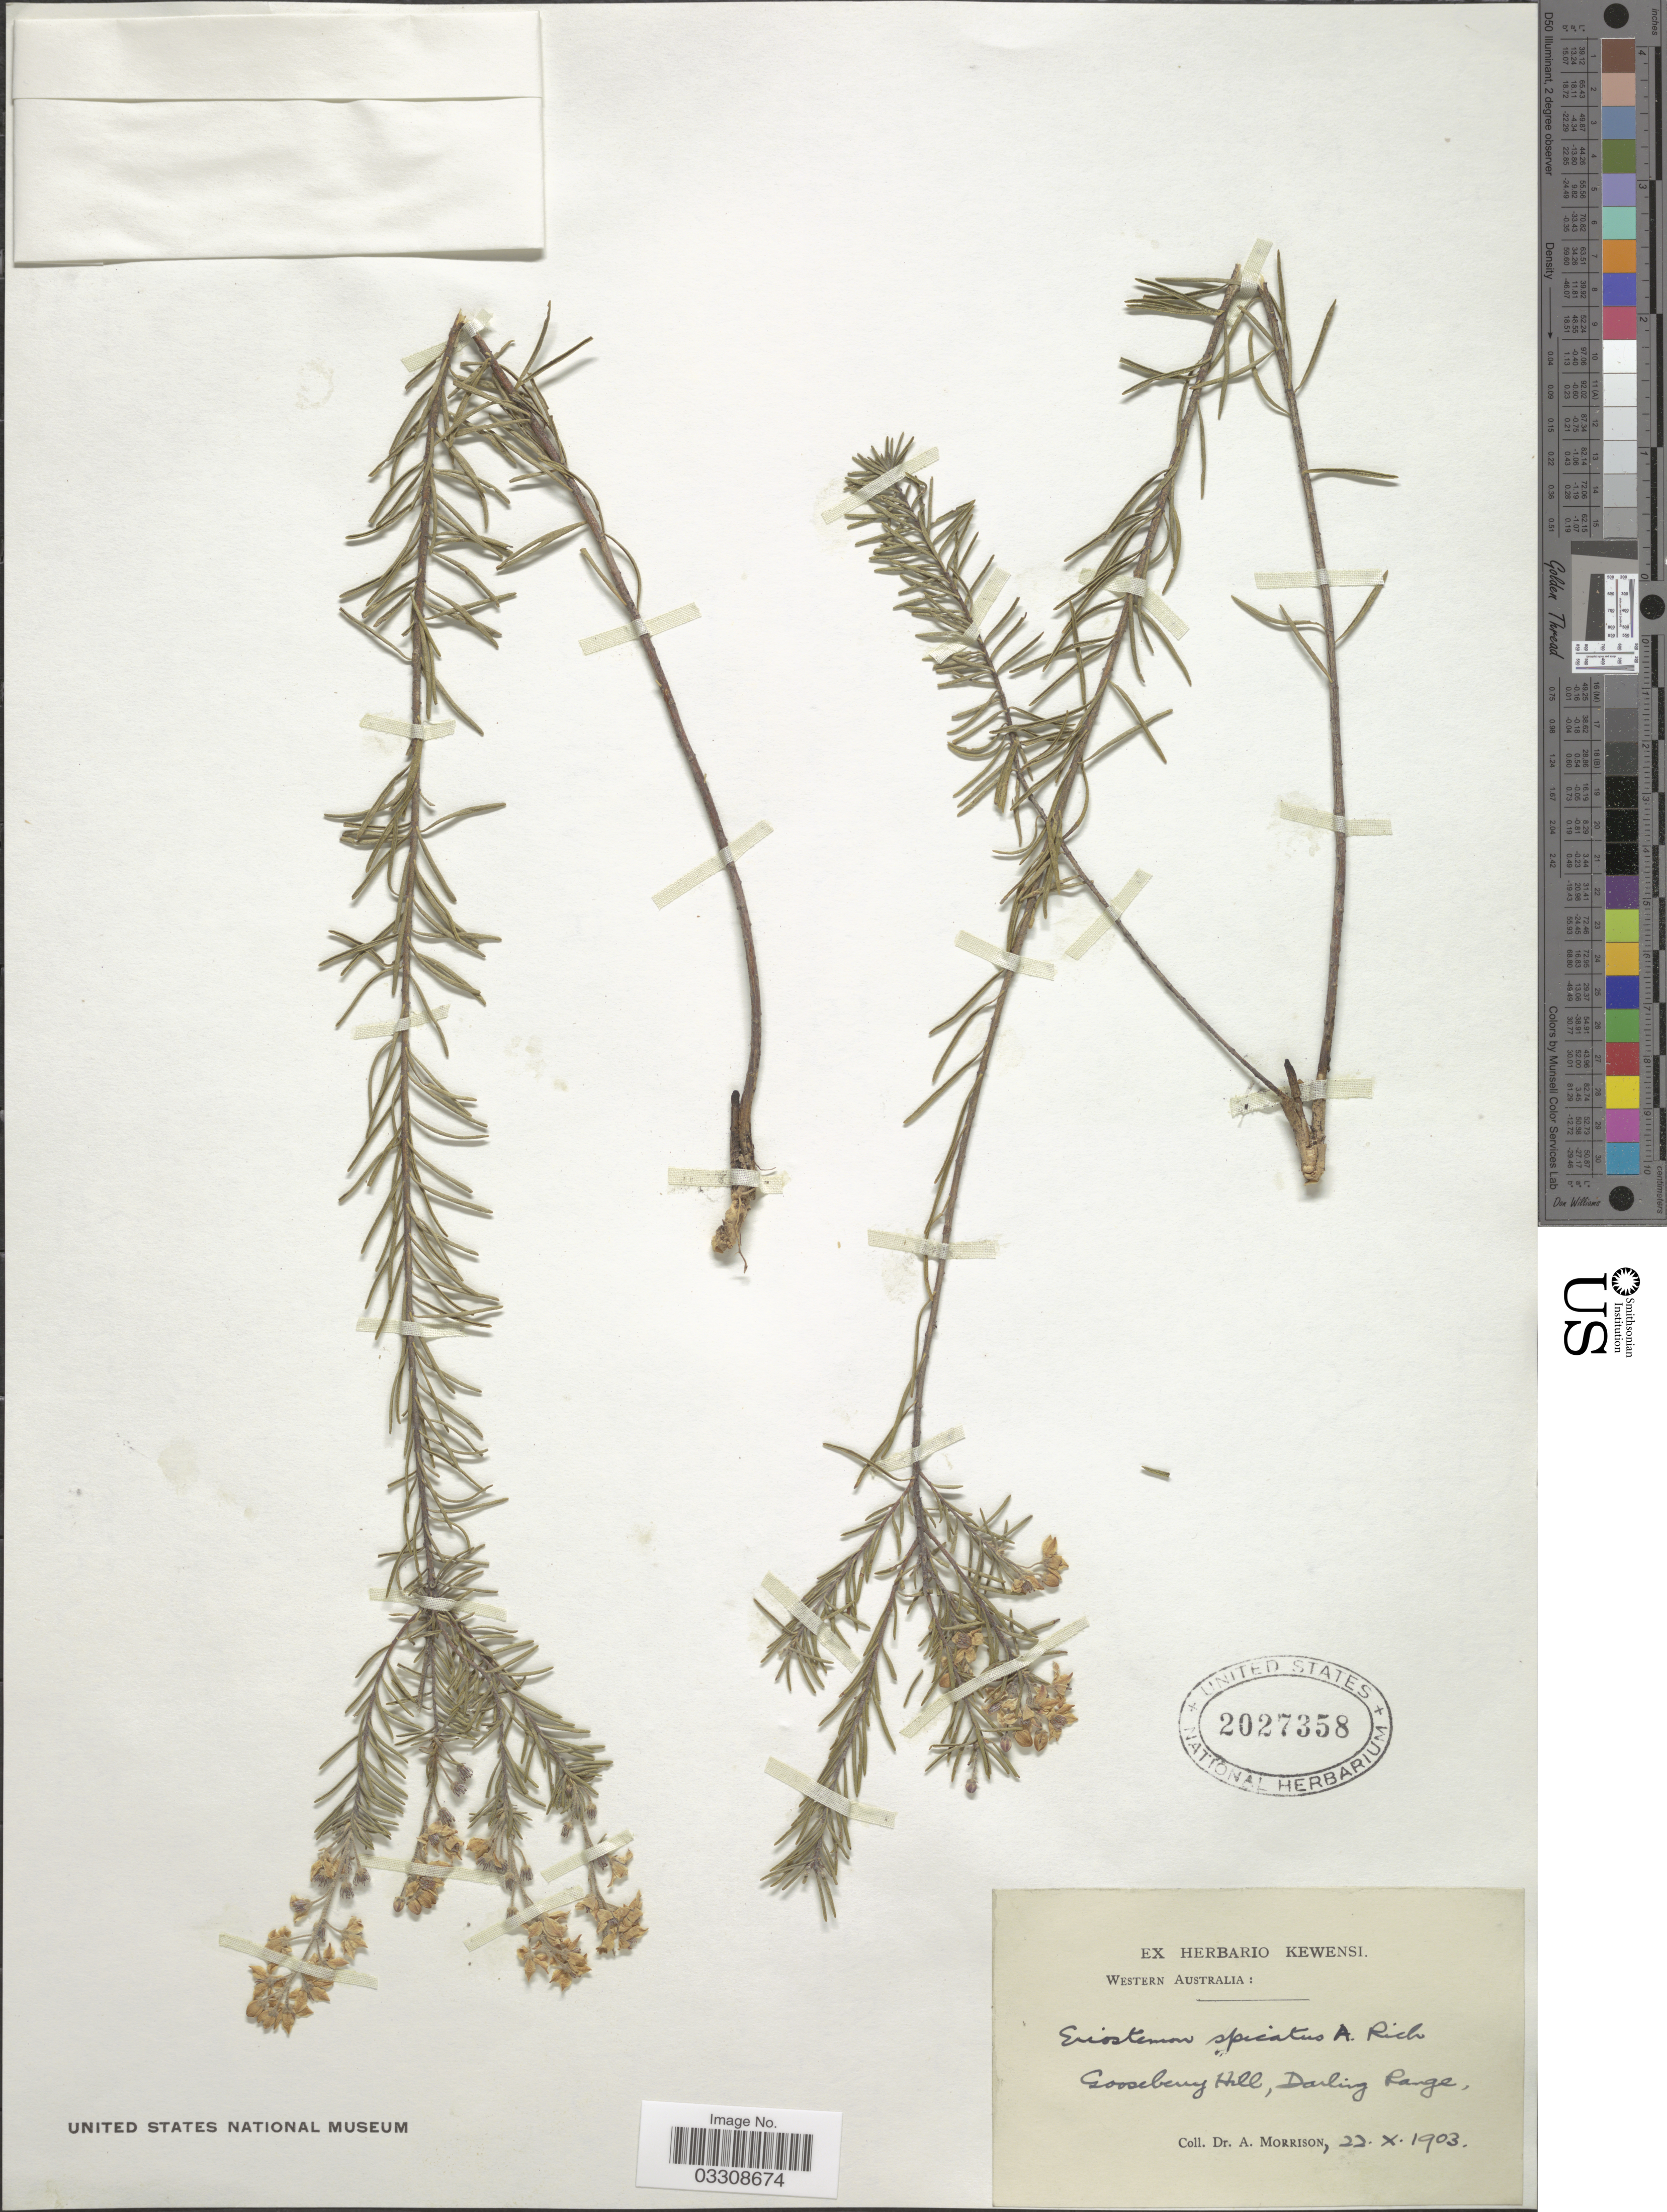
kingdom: Plantae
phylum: Tracheophyta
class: Magnoliopsida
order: Sapindales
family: Rutaceae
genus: Eriostemon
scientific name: Eriostemon spicatus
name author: A. Rich.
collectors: A. Morrison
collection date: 1903-10-22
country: Australia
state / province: Western Australia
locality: Goosberry Hill, Darling Range.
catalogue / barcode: US 2027358